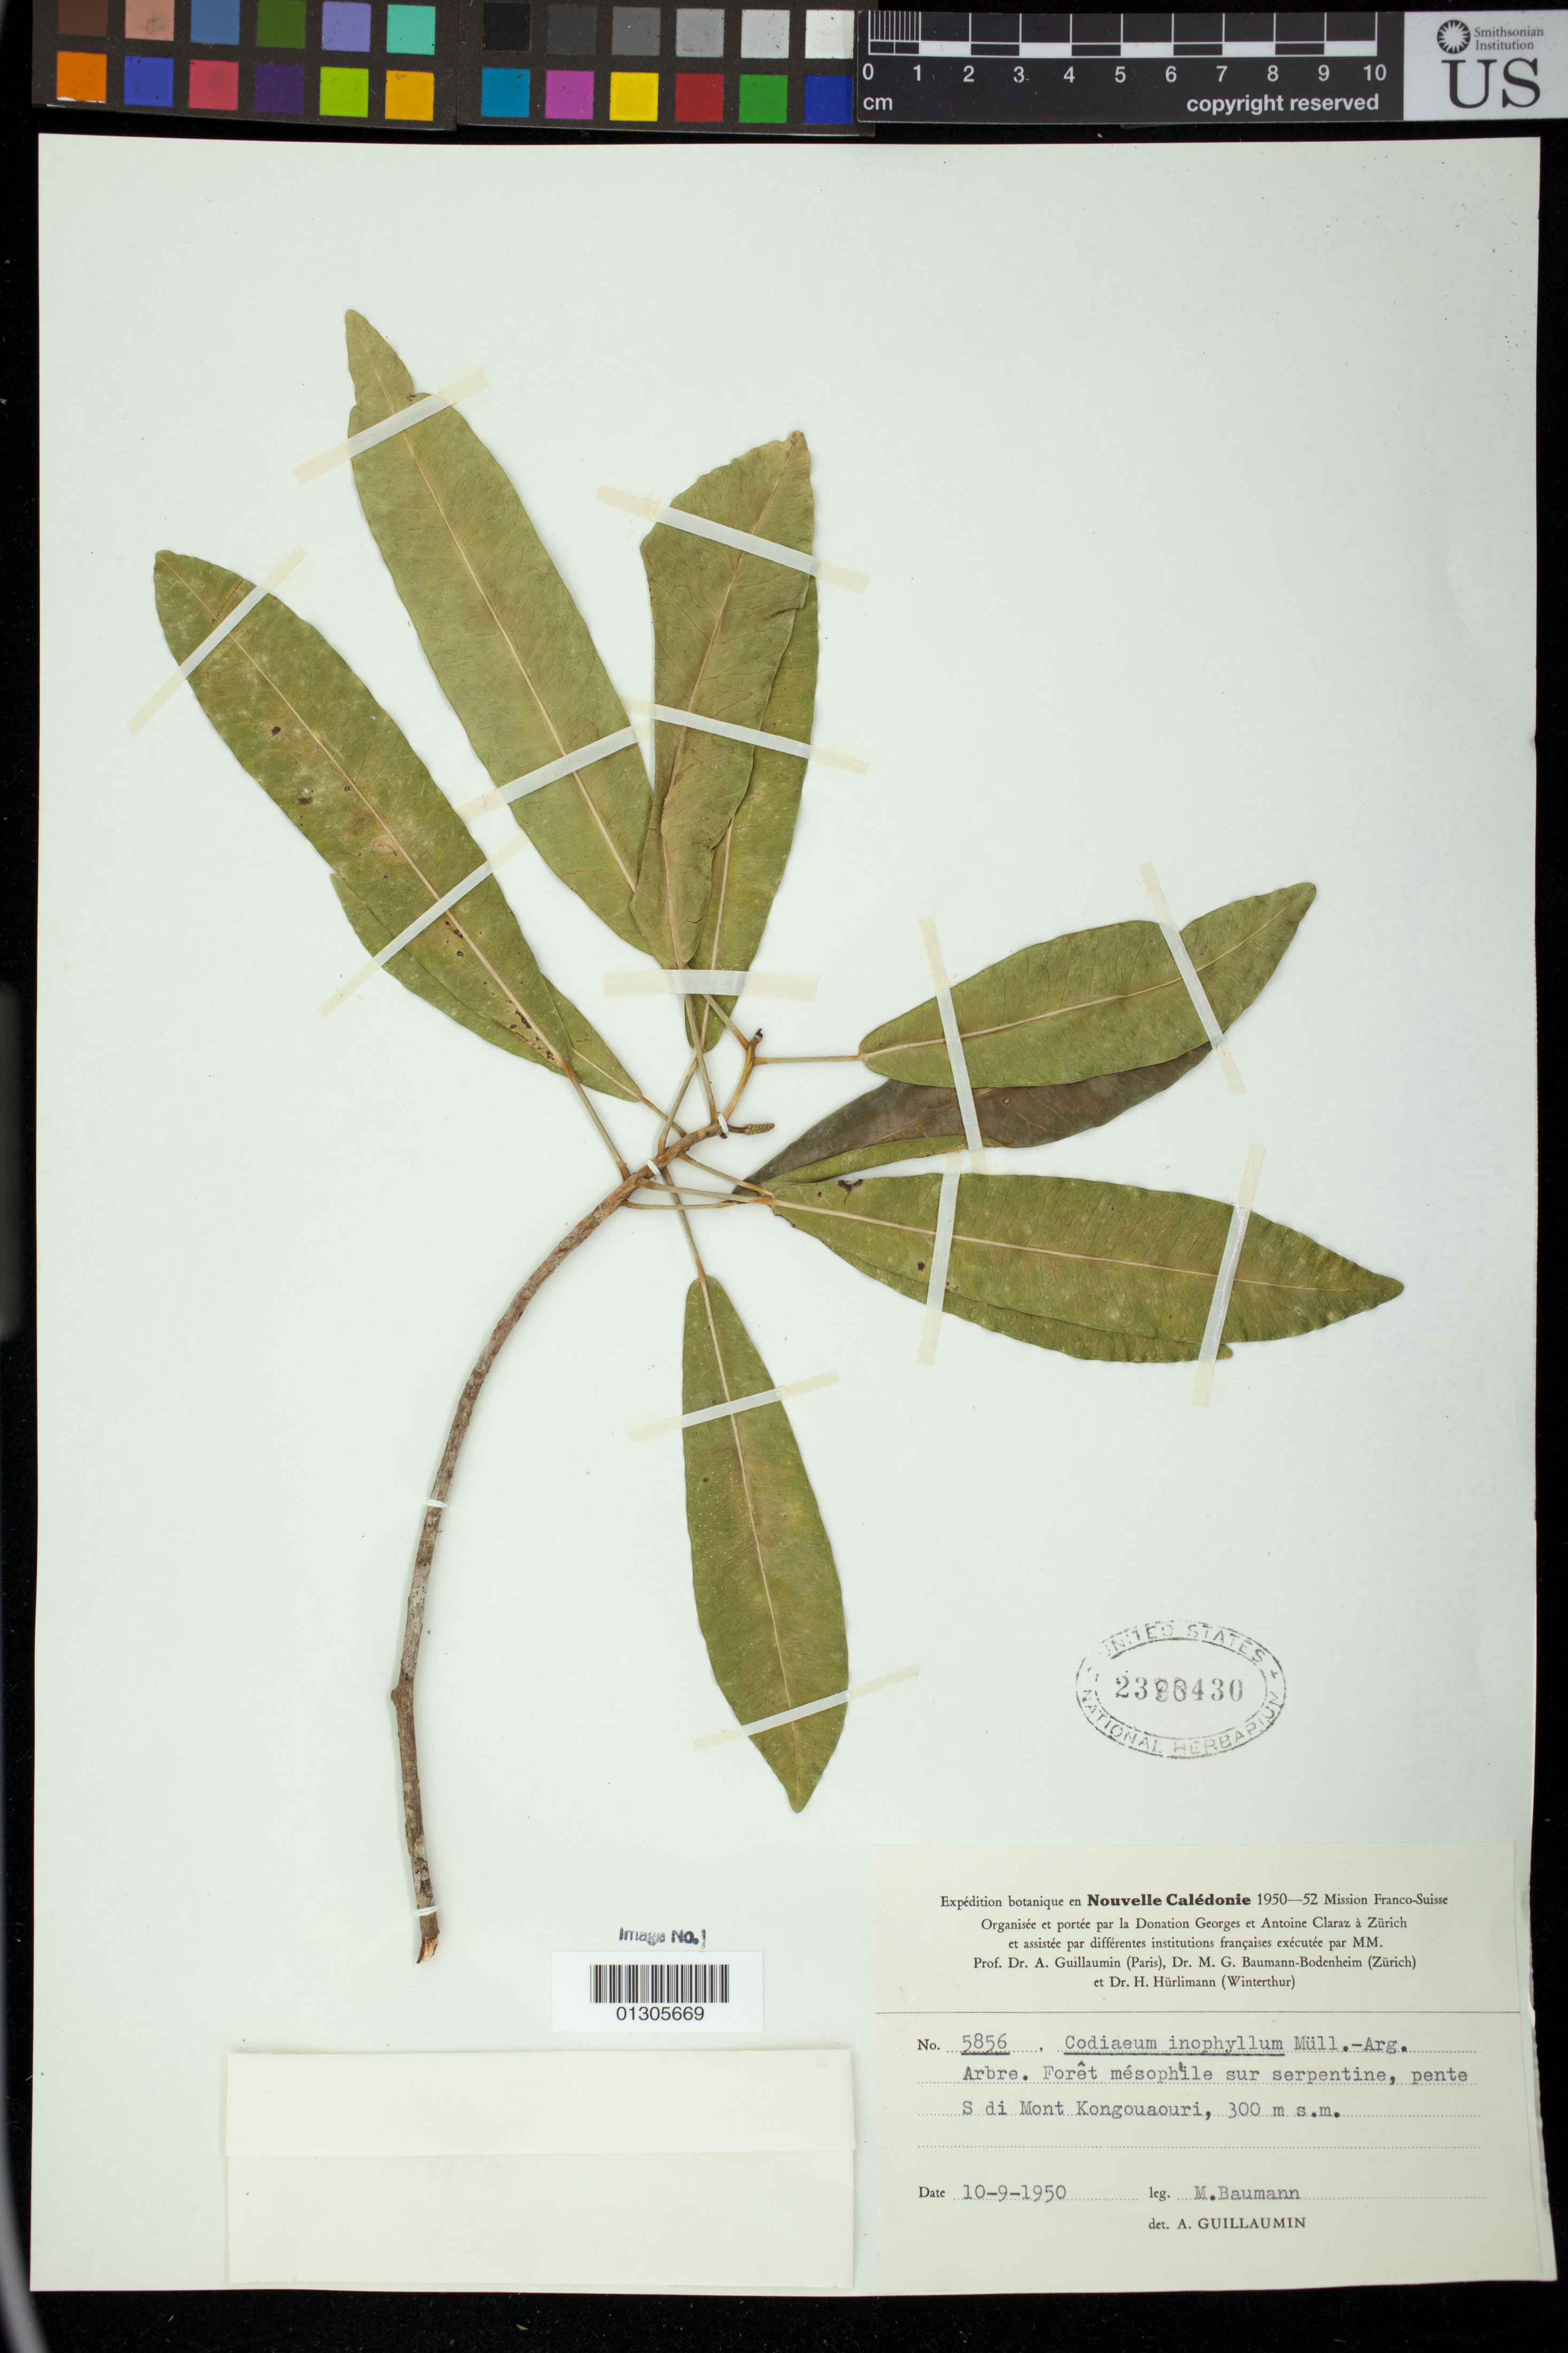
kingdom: Plantae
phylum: Tracheophyta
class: Magnoliopsida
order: Malpighiales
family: Euphorbiaceae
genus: Codiaeum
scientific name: Codiaeum peltatum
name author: P.S. Green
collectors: M. Baumann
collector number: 5856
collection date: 1950-09-10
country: New Caledonia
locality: pente S di Mont Kongouaouri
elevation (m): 300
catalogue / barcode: US 2396430